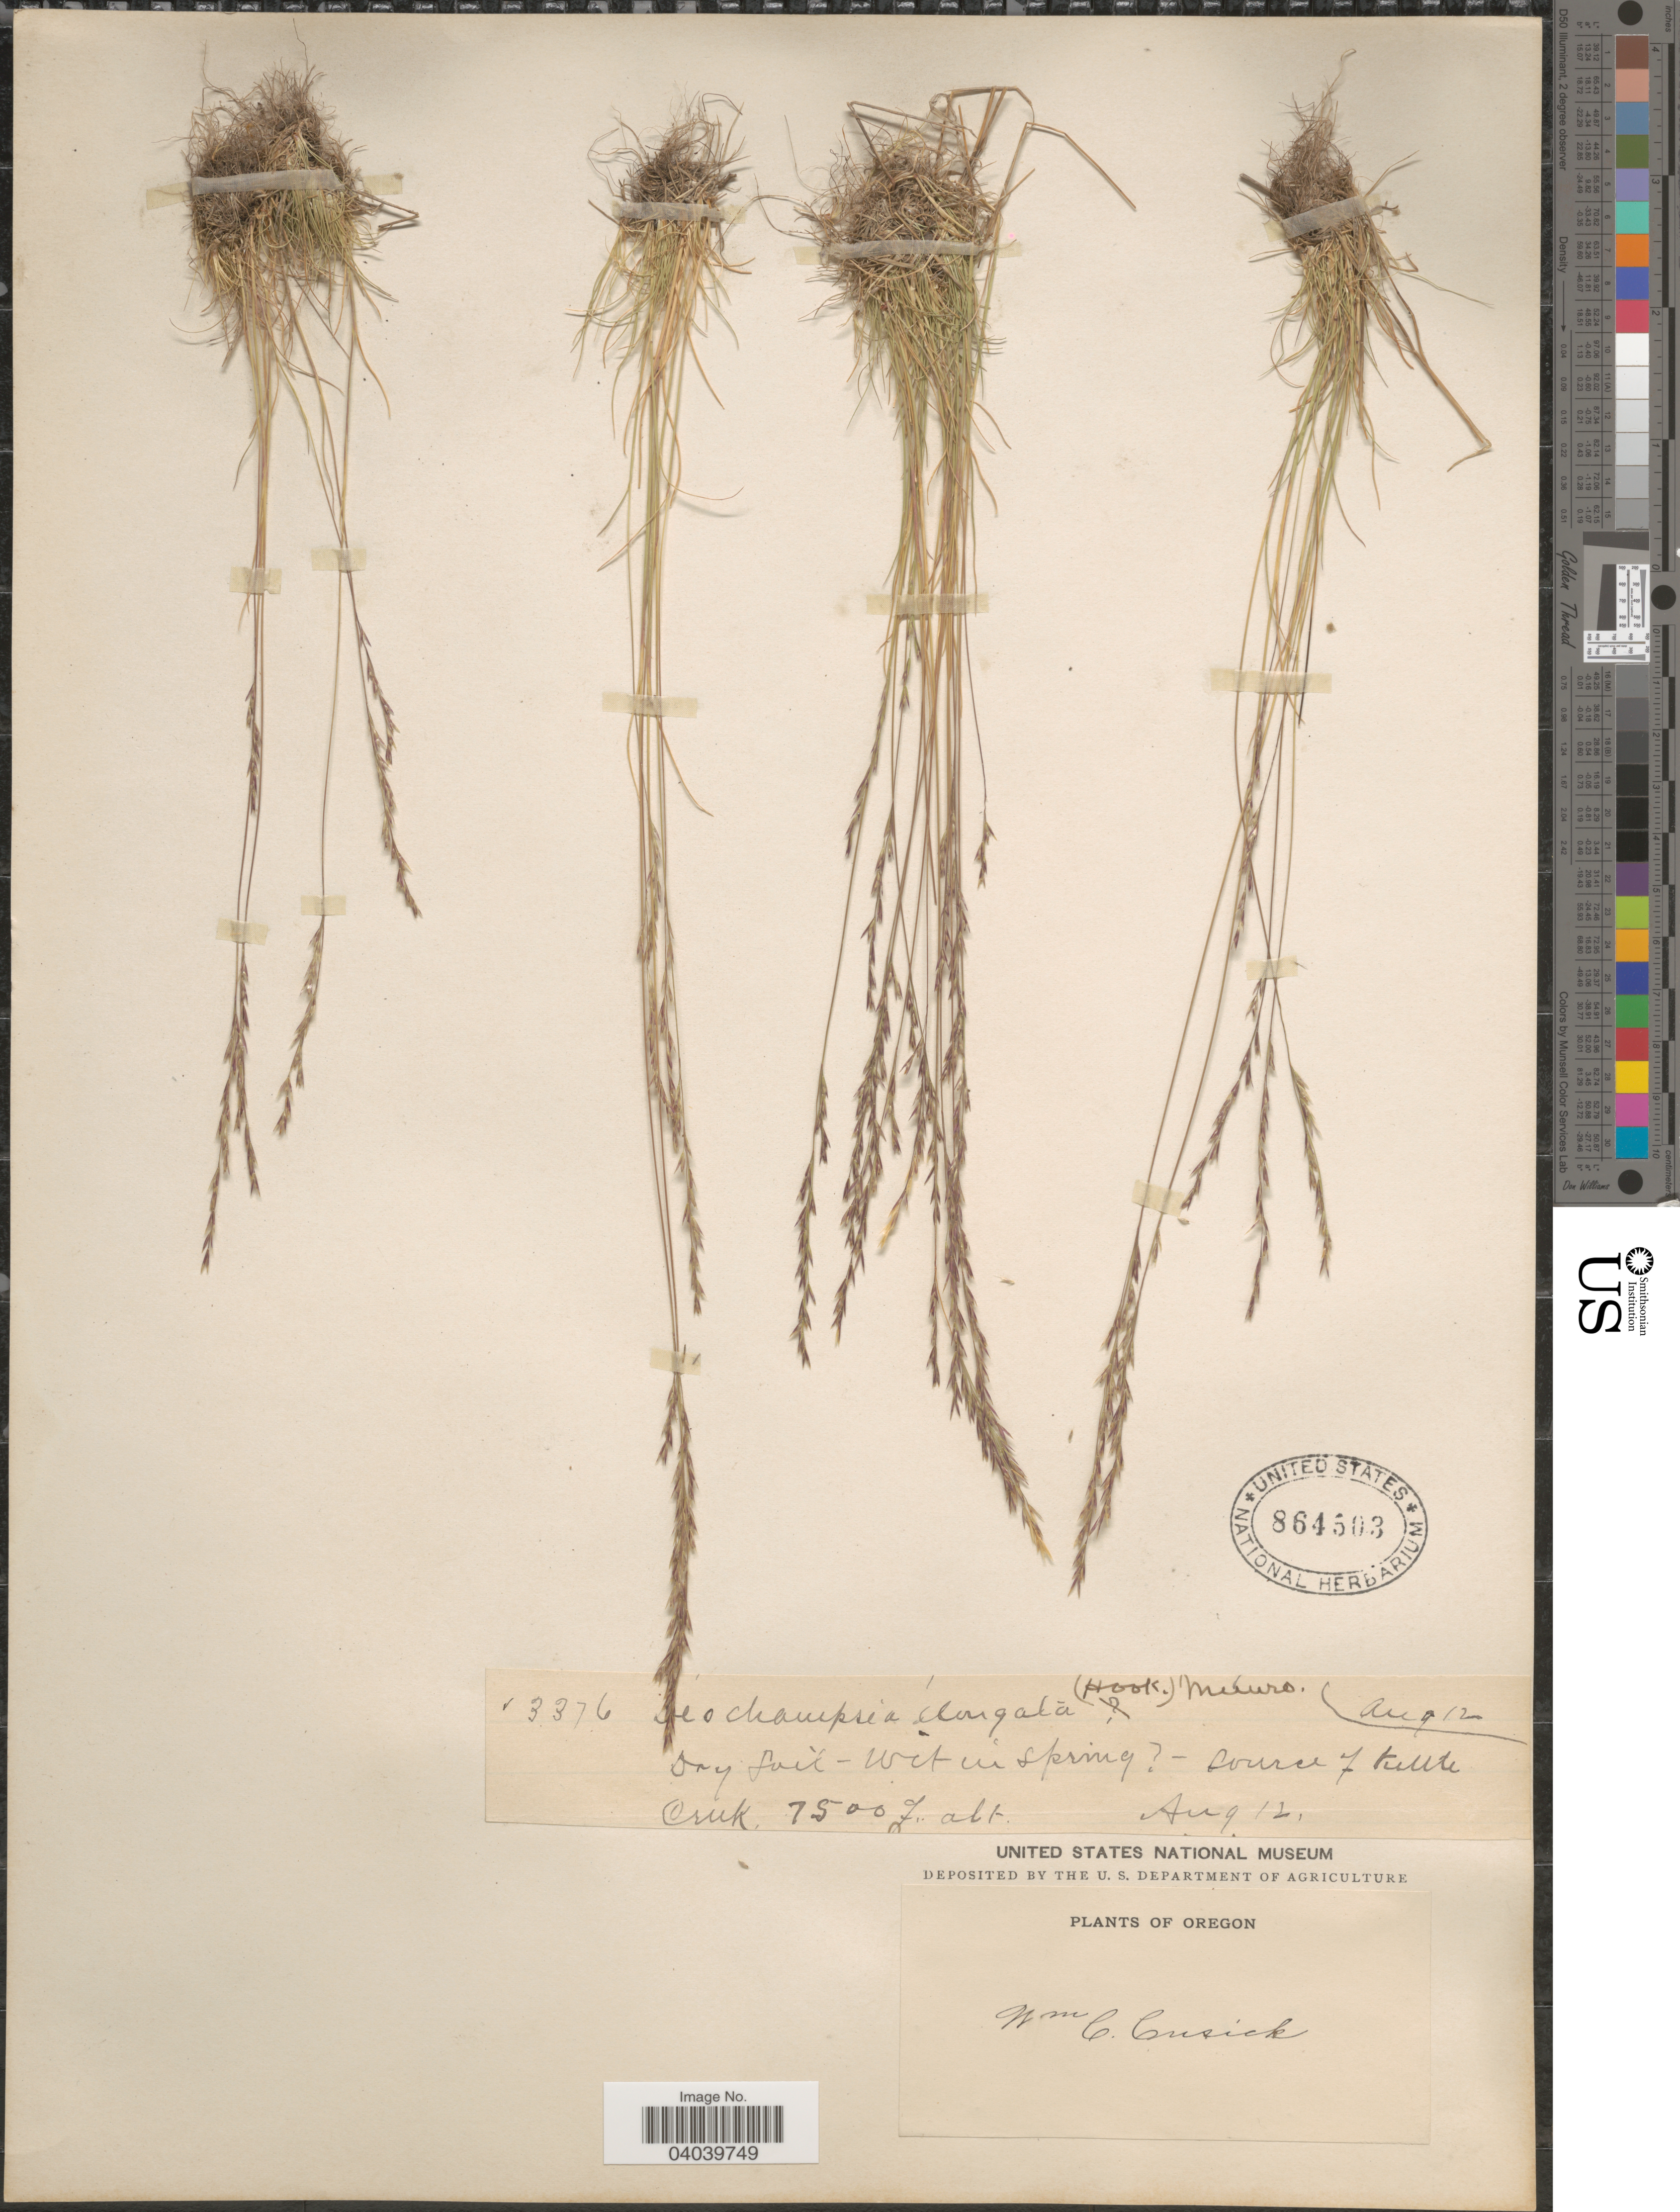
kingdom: Plantae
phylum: Tracheophyta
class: Liliopsida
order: Poales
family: Poaceae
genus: Deschampsia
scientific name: Deschampsia elongata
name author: (Hook.) Munro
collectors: W. C. Cusick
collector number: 13376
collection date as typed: Transcribed d/m/y: /8/12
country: United States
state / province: Oregon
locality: Source of Kettle Creek.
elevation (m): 2286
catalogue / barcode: US 864503